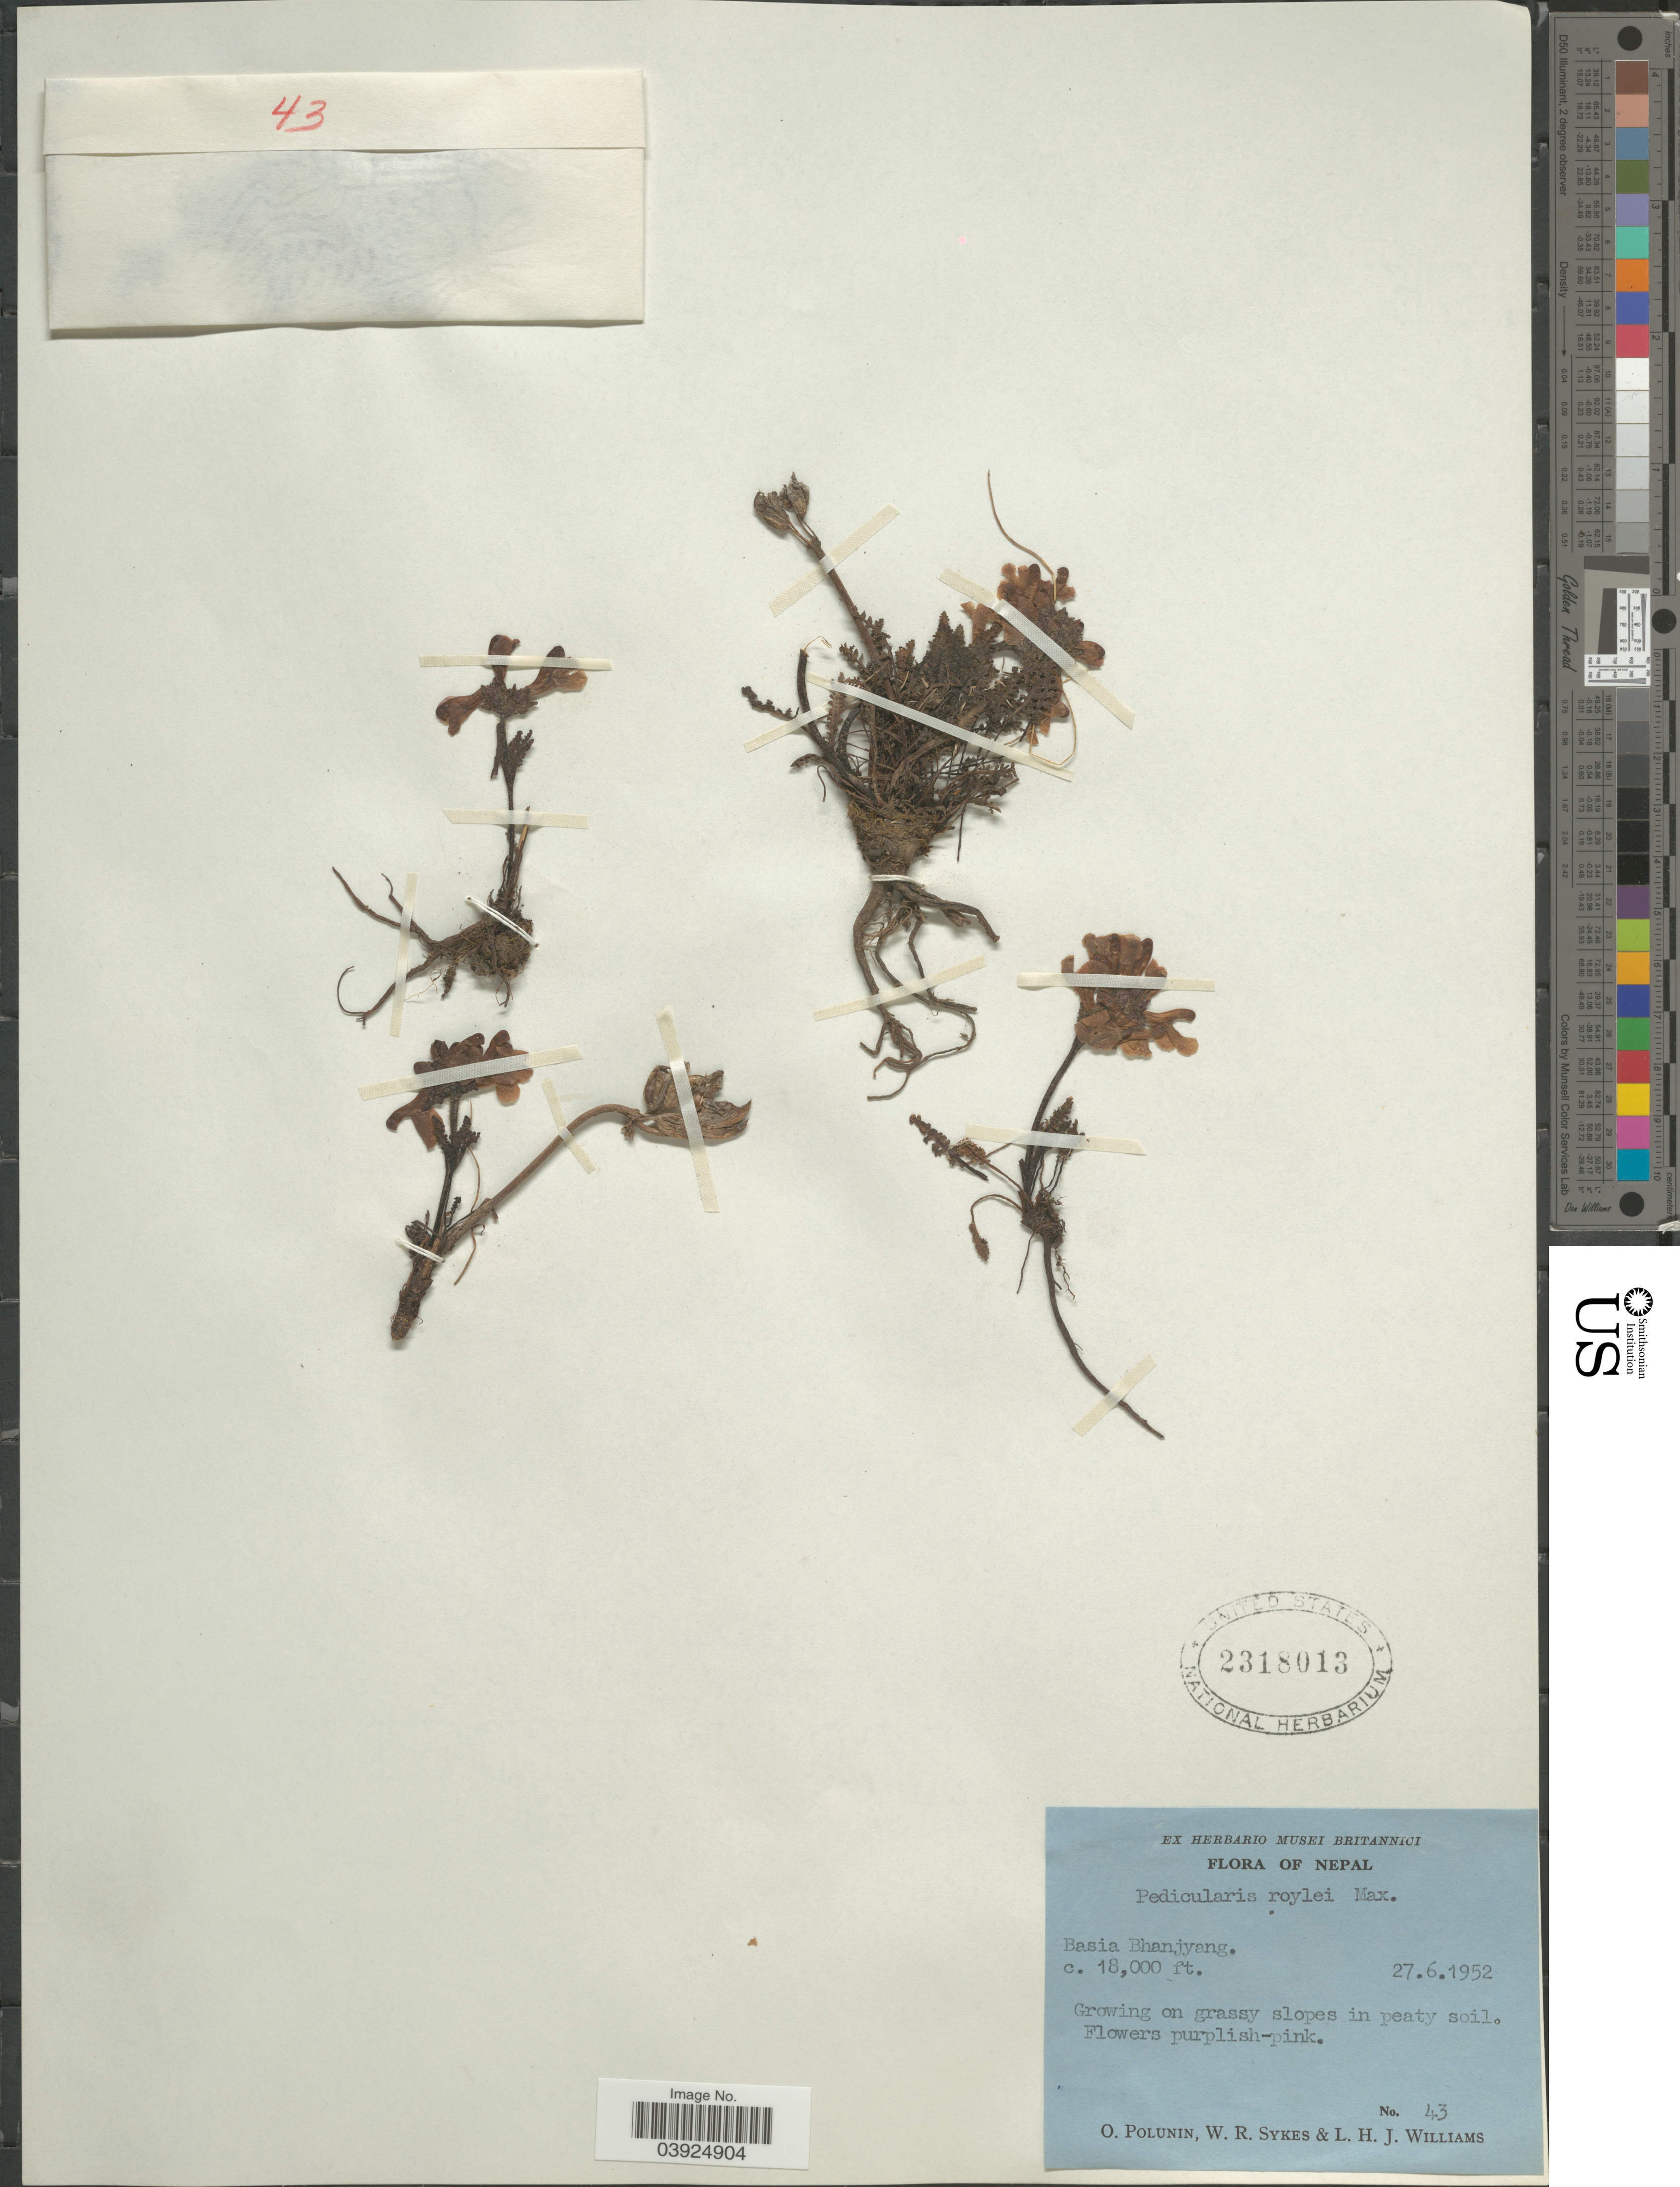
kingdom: Plantae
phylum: Tracheophyta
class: Magnoliopsida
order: Lamiales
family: Orobanchaceae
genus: Pedicularis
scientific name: Pedicularis roylei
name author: Maxim.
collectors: O. V. Polunin, W. R. Sykes & L. H. J. Williams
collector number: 43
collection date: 1952-06-27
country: Nepal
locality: Basia Bhanjyang.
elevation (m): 5486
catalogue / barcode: US 2318013